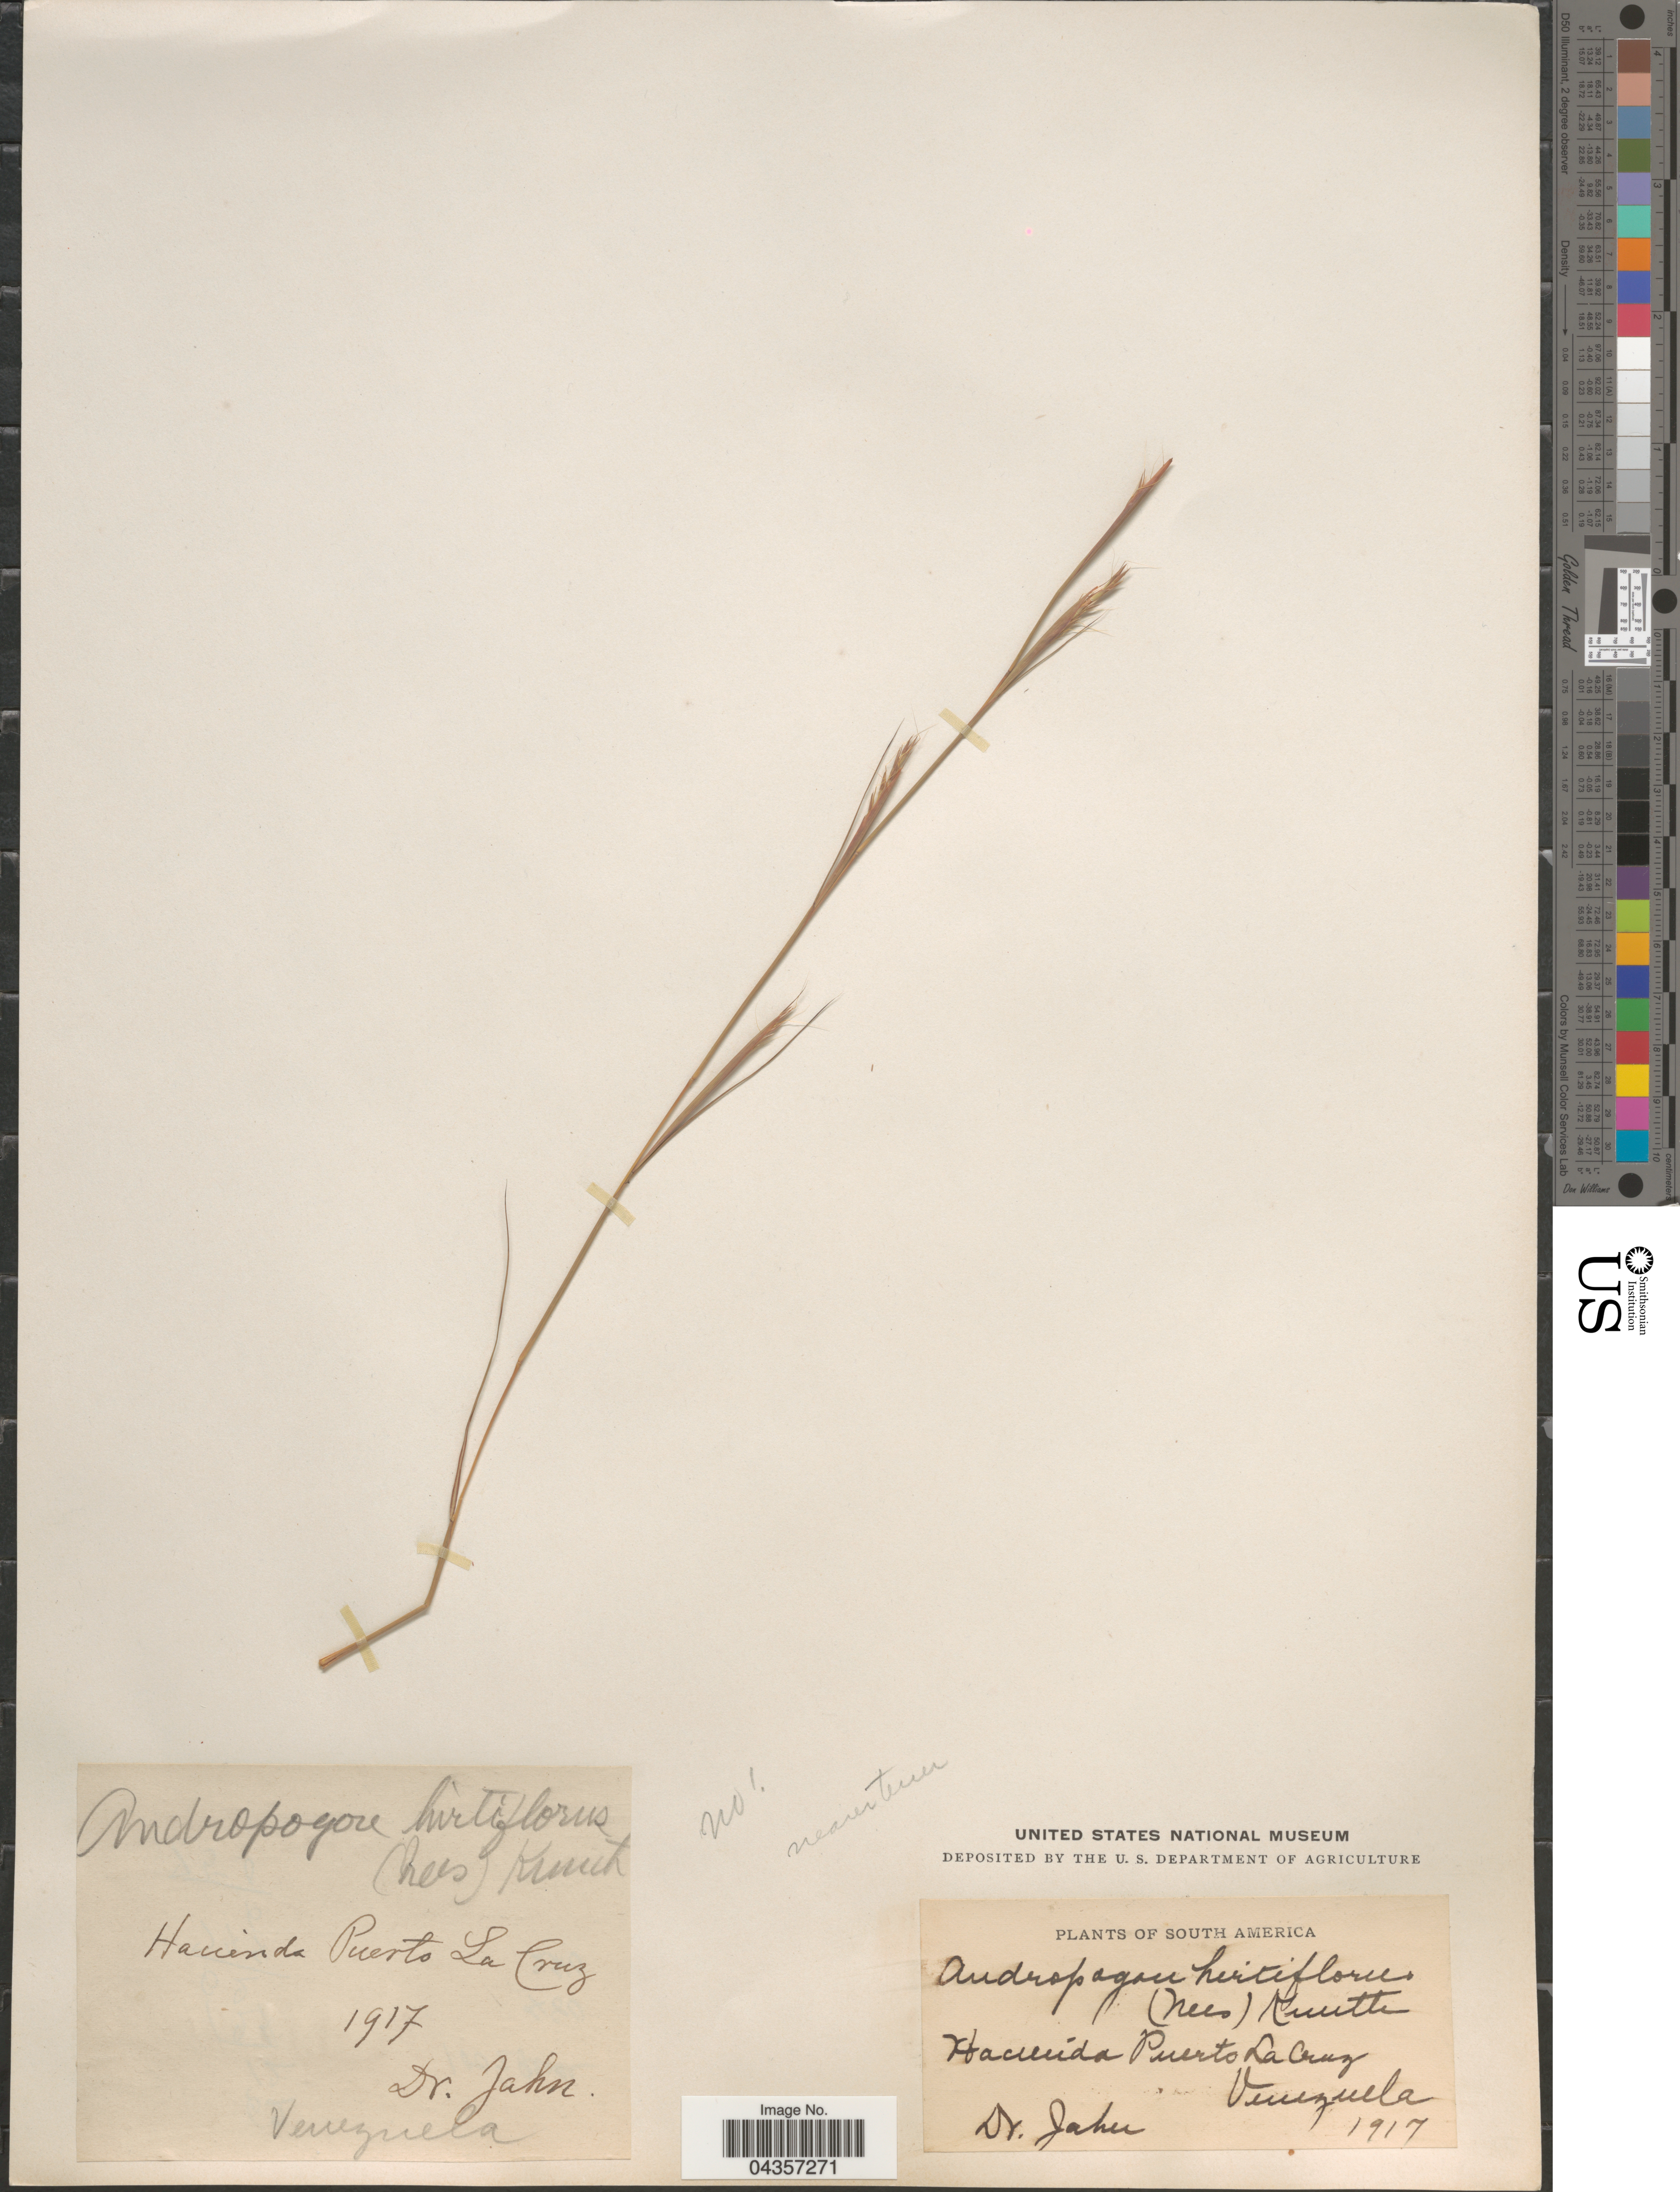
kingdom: Plantae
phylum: Tracheophyta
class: Liliopsida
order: Poales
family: Poaceae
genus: Schizachyrium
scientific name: Schizachyrium tenerum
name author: Nees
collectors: -. Jahn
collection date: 1917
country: Venezuela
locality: Hacienda Puerto La Cruz.